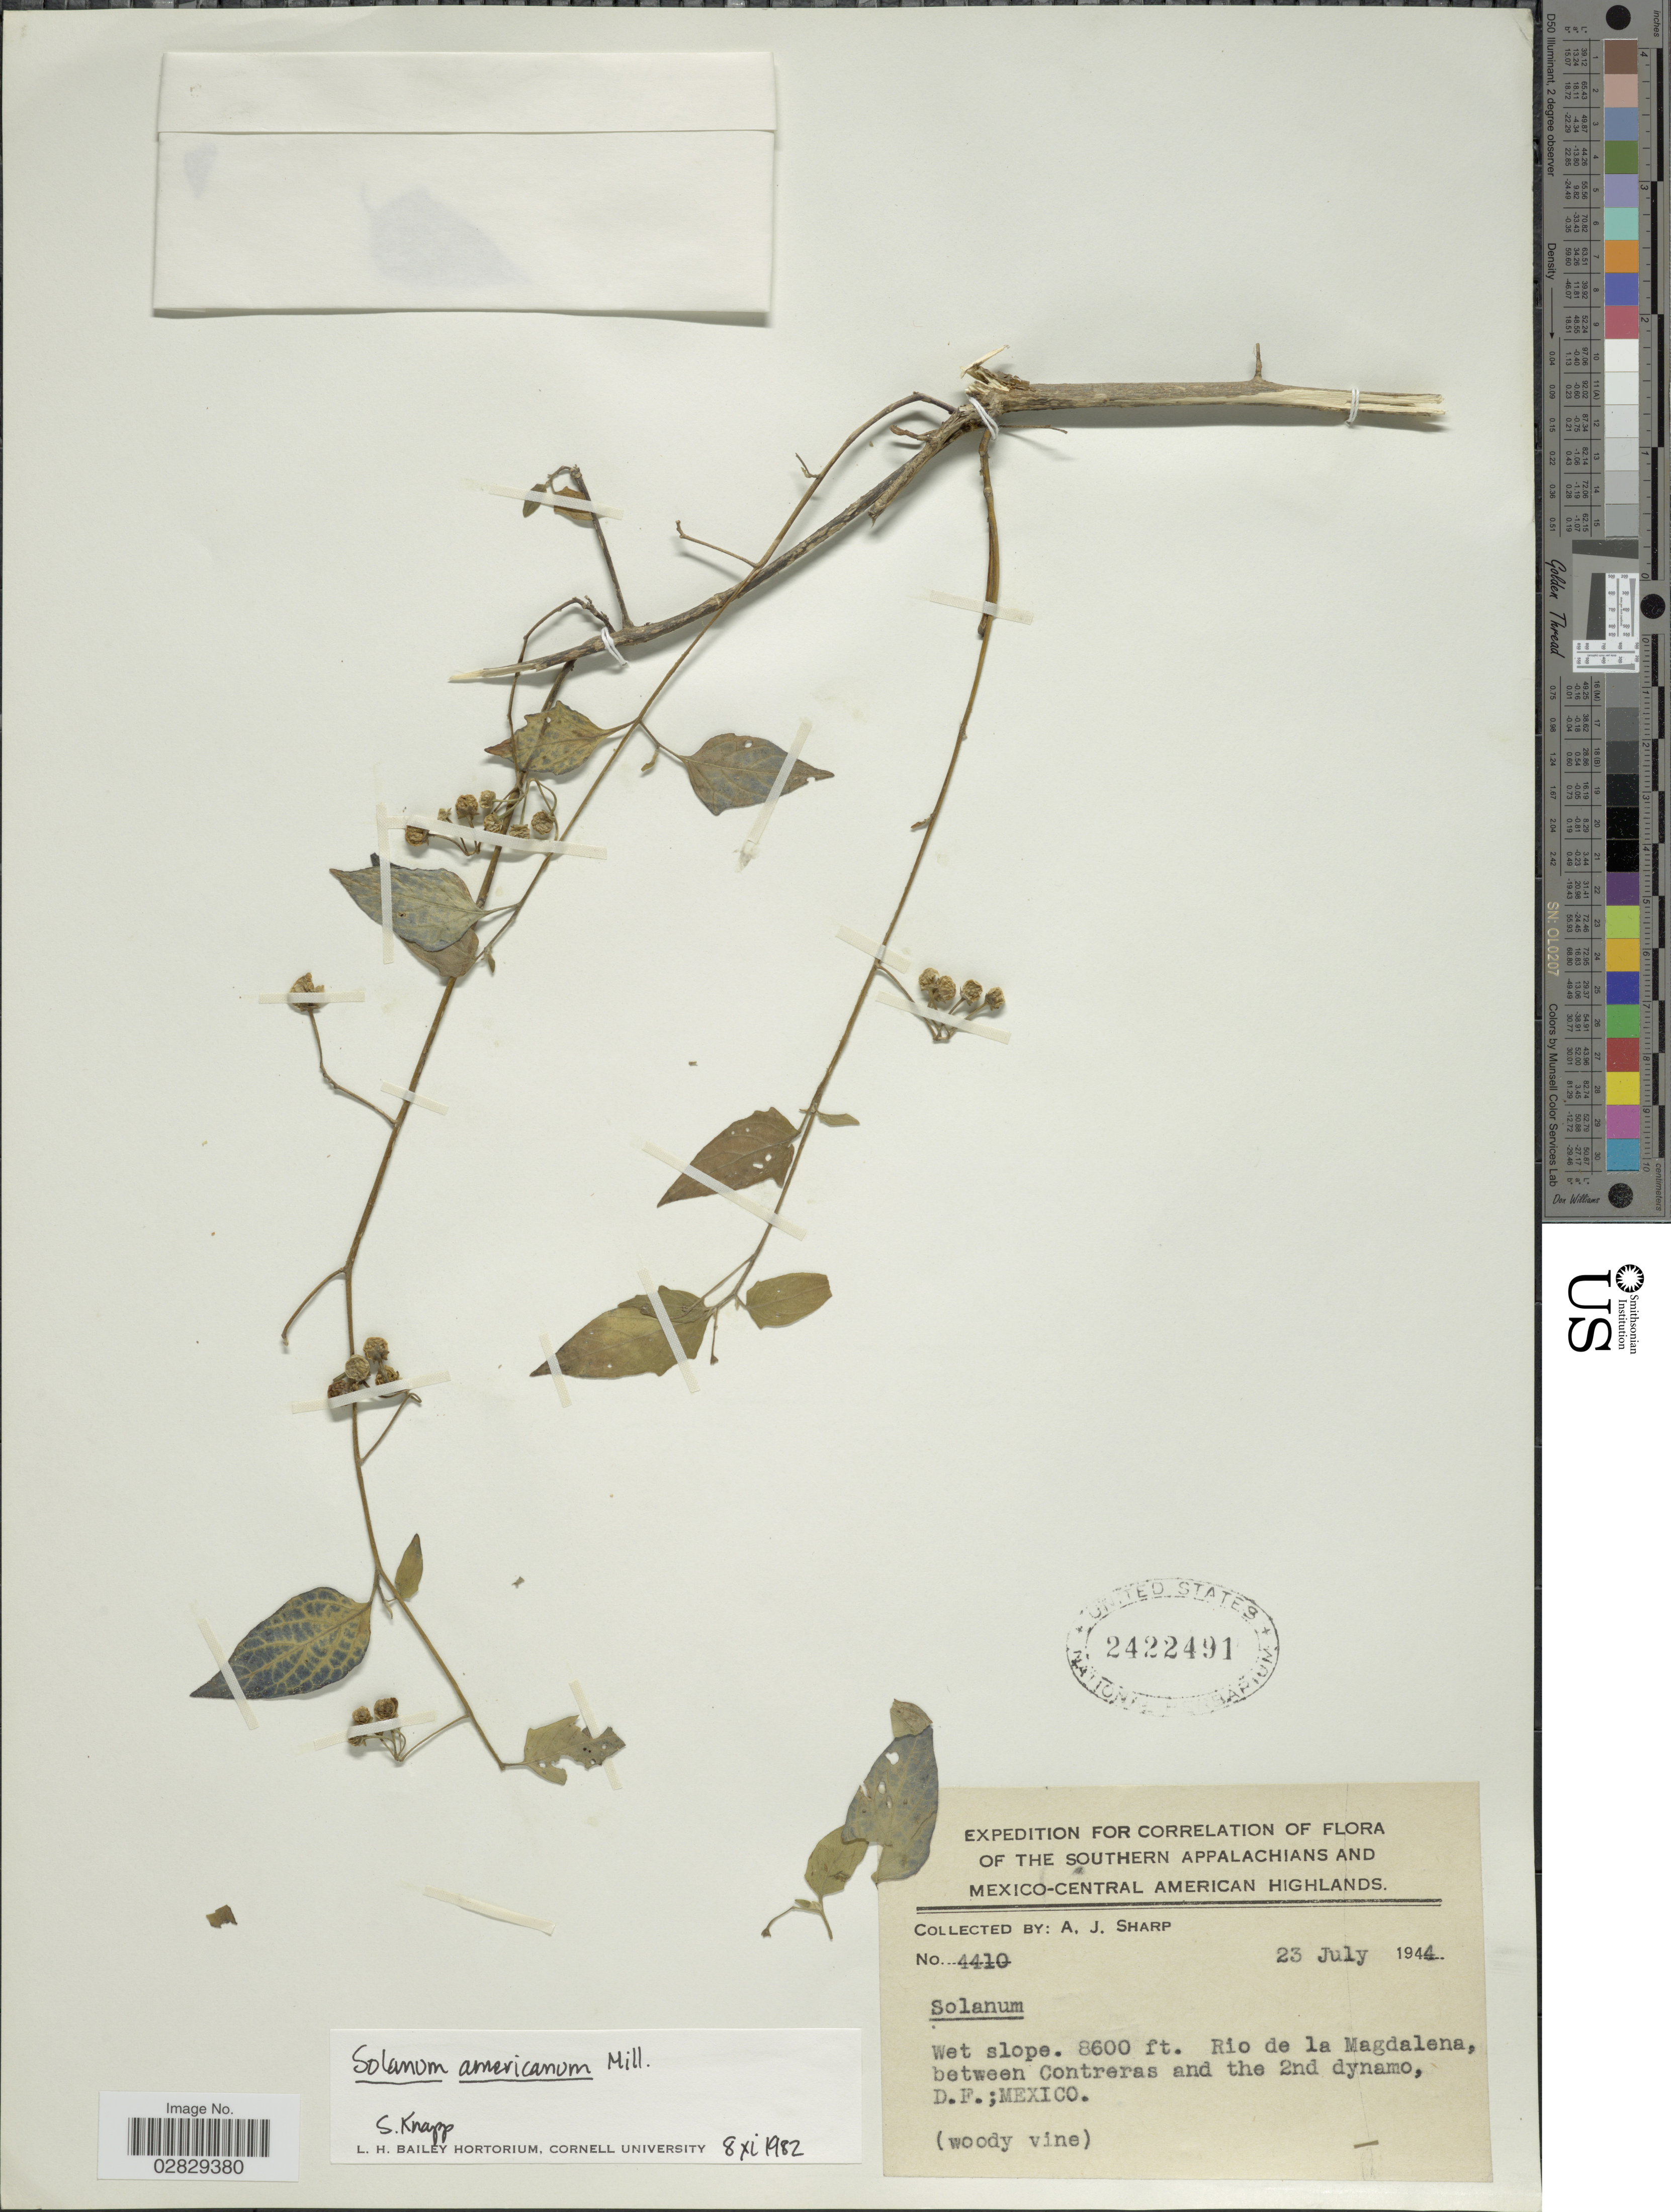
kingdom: Plantae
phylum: Tracheophyta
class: Magnoliopsida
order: Solanales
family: Solanaceae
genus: Solanum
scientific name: Solanum douglasii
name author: Dunal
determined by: Knapp, S. D.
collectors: A. J. Sharp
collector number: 4410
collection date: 1944-07-23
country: Mexico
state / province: Distrito Federal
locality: The Southern Appalachians and Mexico-Central American Highlands. Rio de la Magdalena, between Contreras and the 2nd dynamo. D.F.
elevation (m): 2621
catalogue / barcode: US 2422491